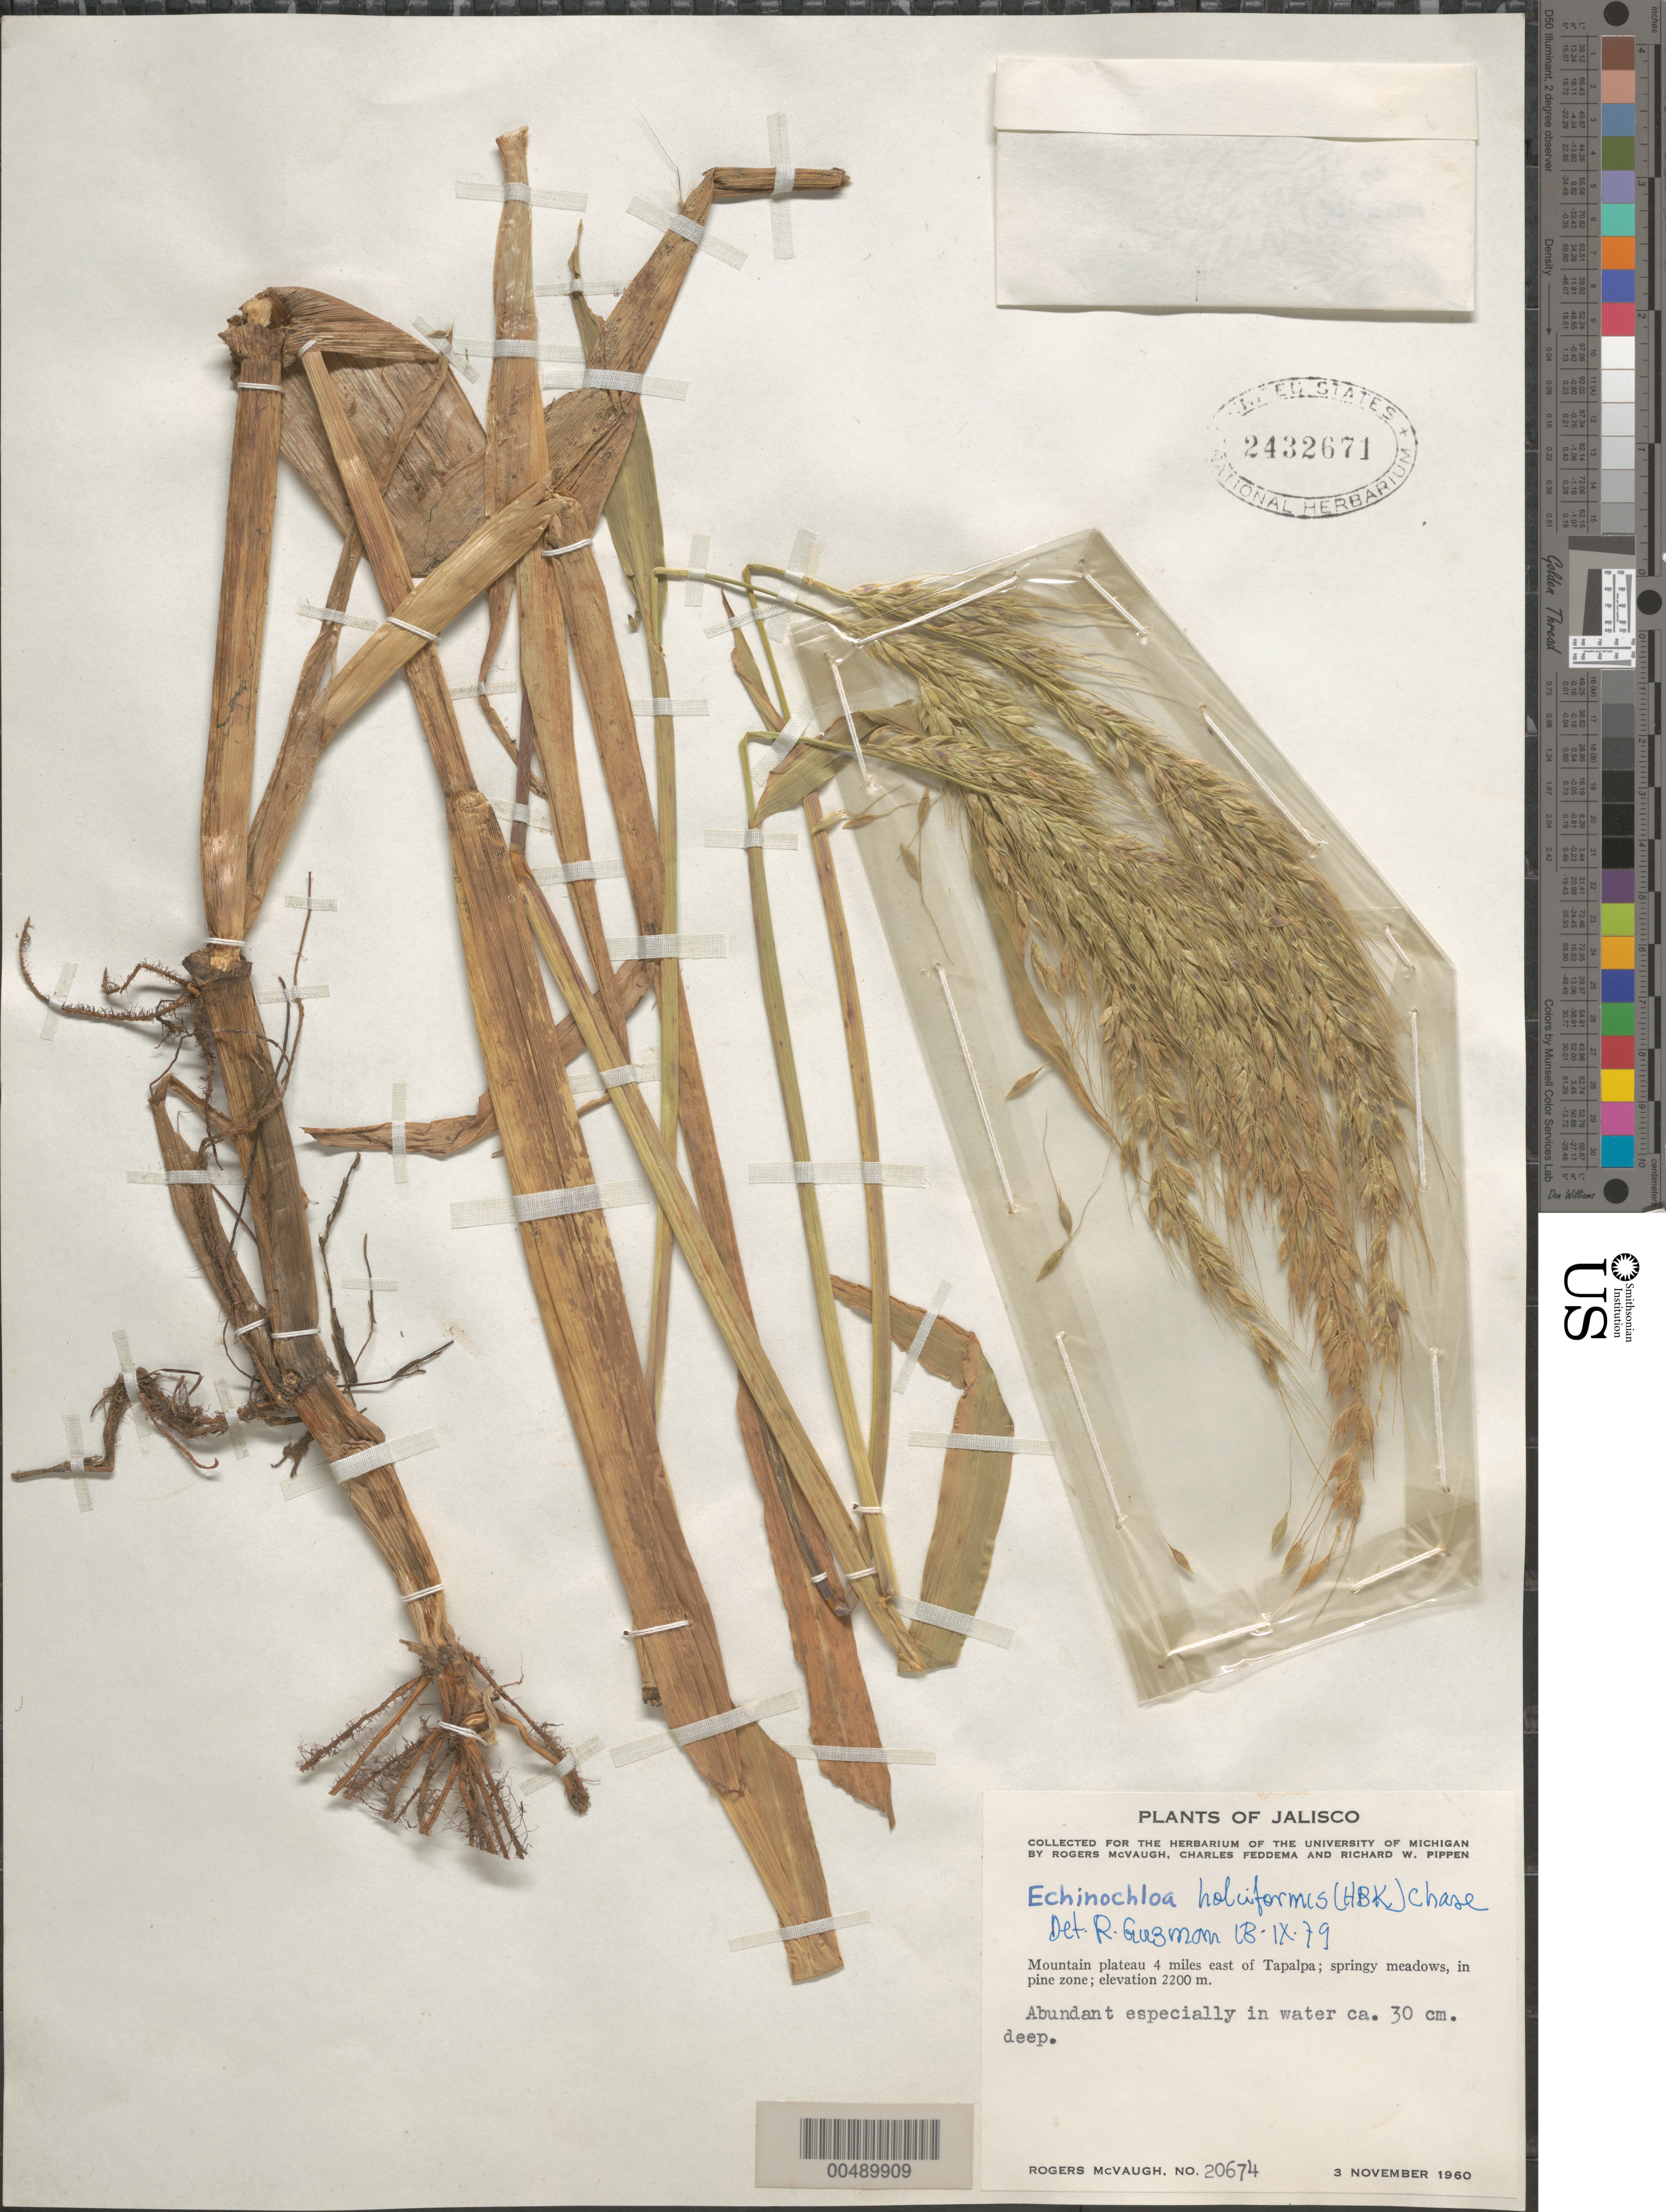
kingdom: Plantae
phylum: Tracheophyta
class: Liliopsida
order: Poales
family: Poaceae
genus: Echinochloa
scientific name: Echinochloa holciformis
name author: (Kunth) Chase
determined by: Guzman-M., R.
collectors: R. McVaugh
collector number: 20674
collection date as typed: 3 Nov 1960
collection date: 1960-11-03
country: Mexico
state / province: Jalisco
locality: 4 mi E of Tapalpa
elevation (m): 2200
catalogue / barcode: US 2432671